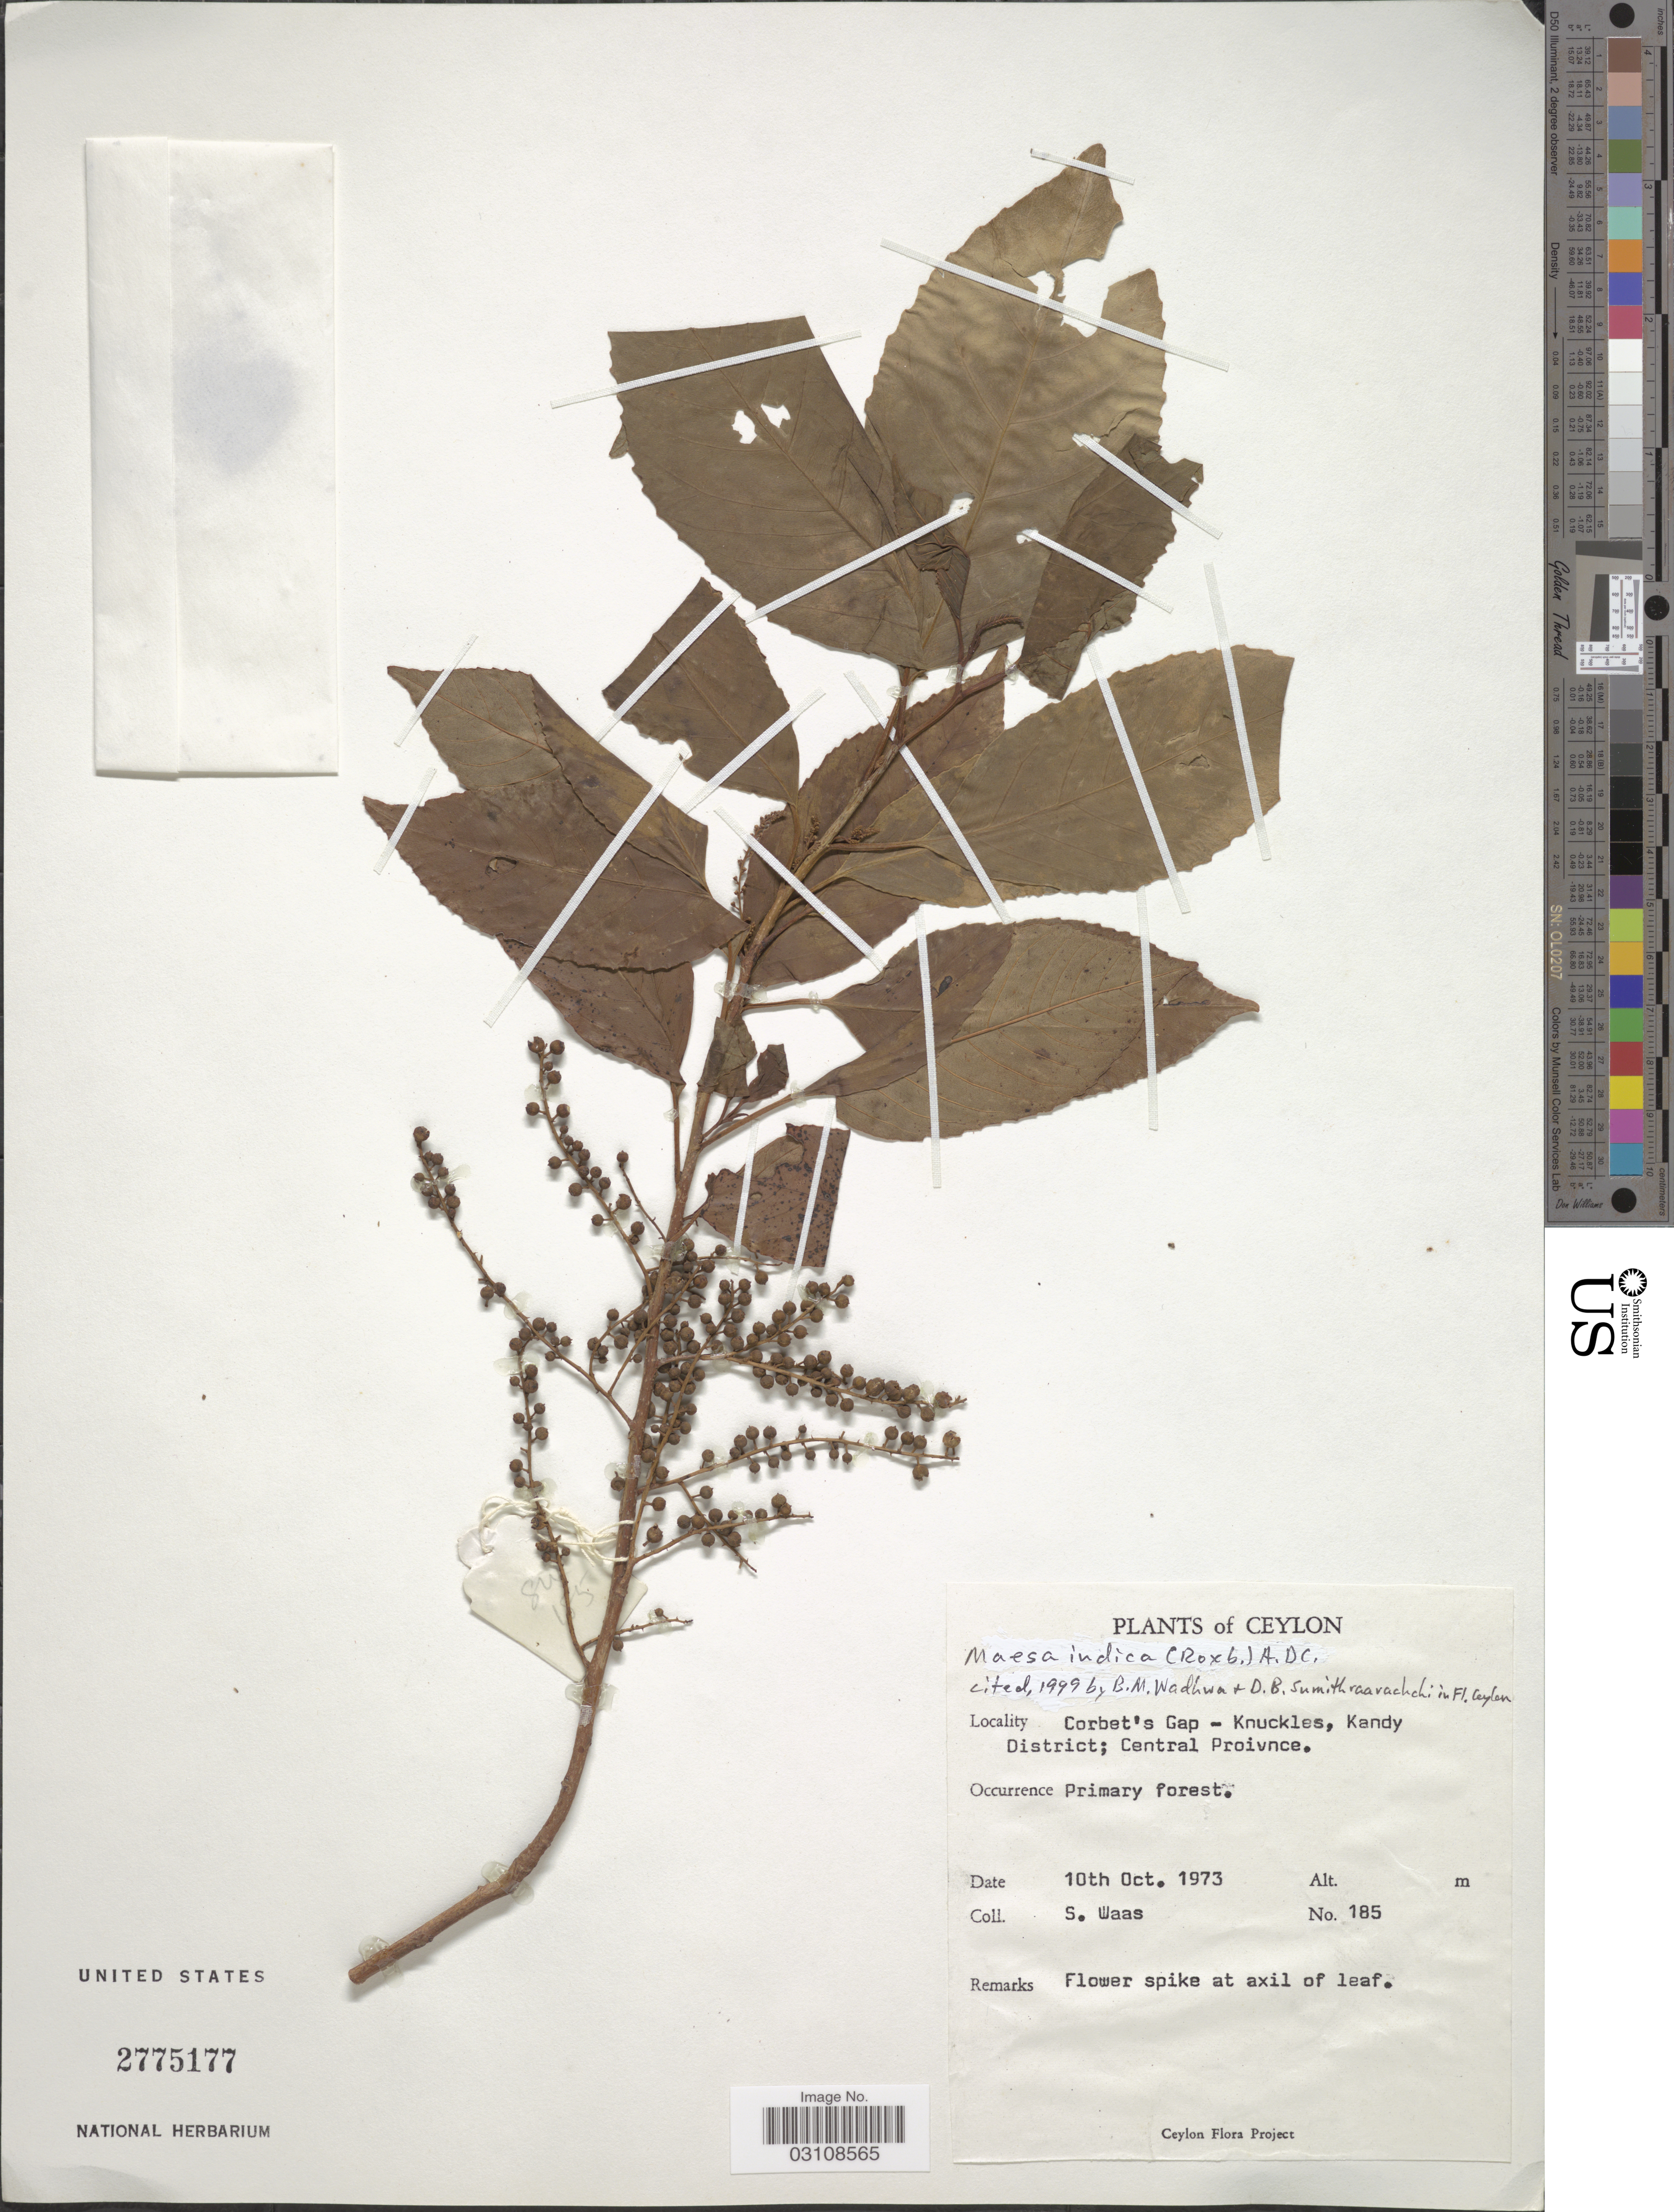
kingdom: Plantae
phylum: Tracheophyta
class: Magnoliopsida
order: Ericales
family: Primulaceae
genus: Maesa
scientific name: Maesa indica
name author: (Roxb.) A. DC.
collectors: S. Waas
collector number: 185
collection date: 1973-10-10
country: Sri Lanka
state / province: Central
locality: Ceylon. Corbet's Gao - Knuckles, Kandy District.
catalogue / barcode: US 2775177